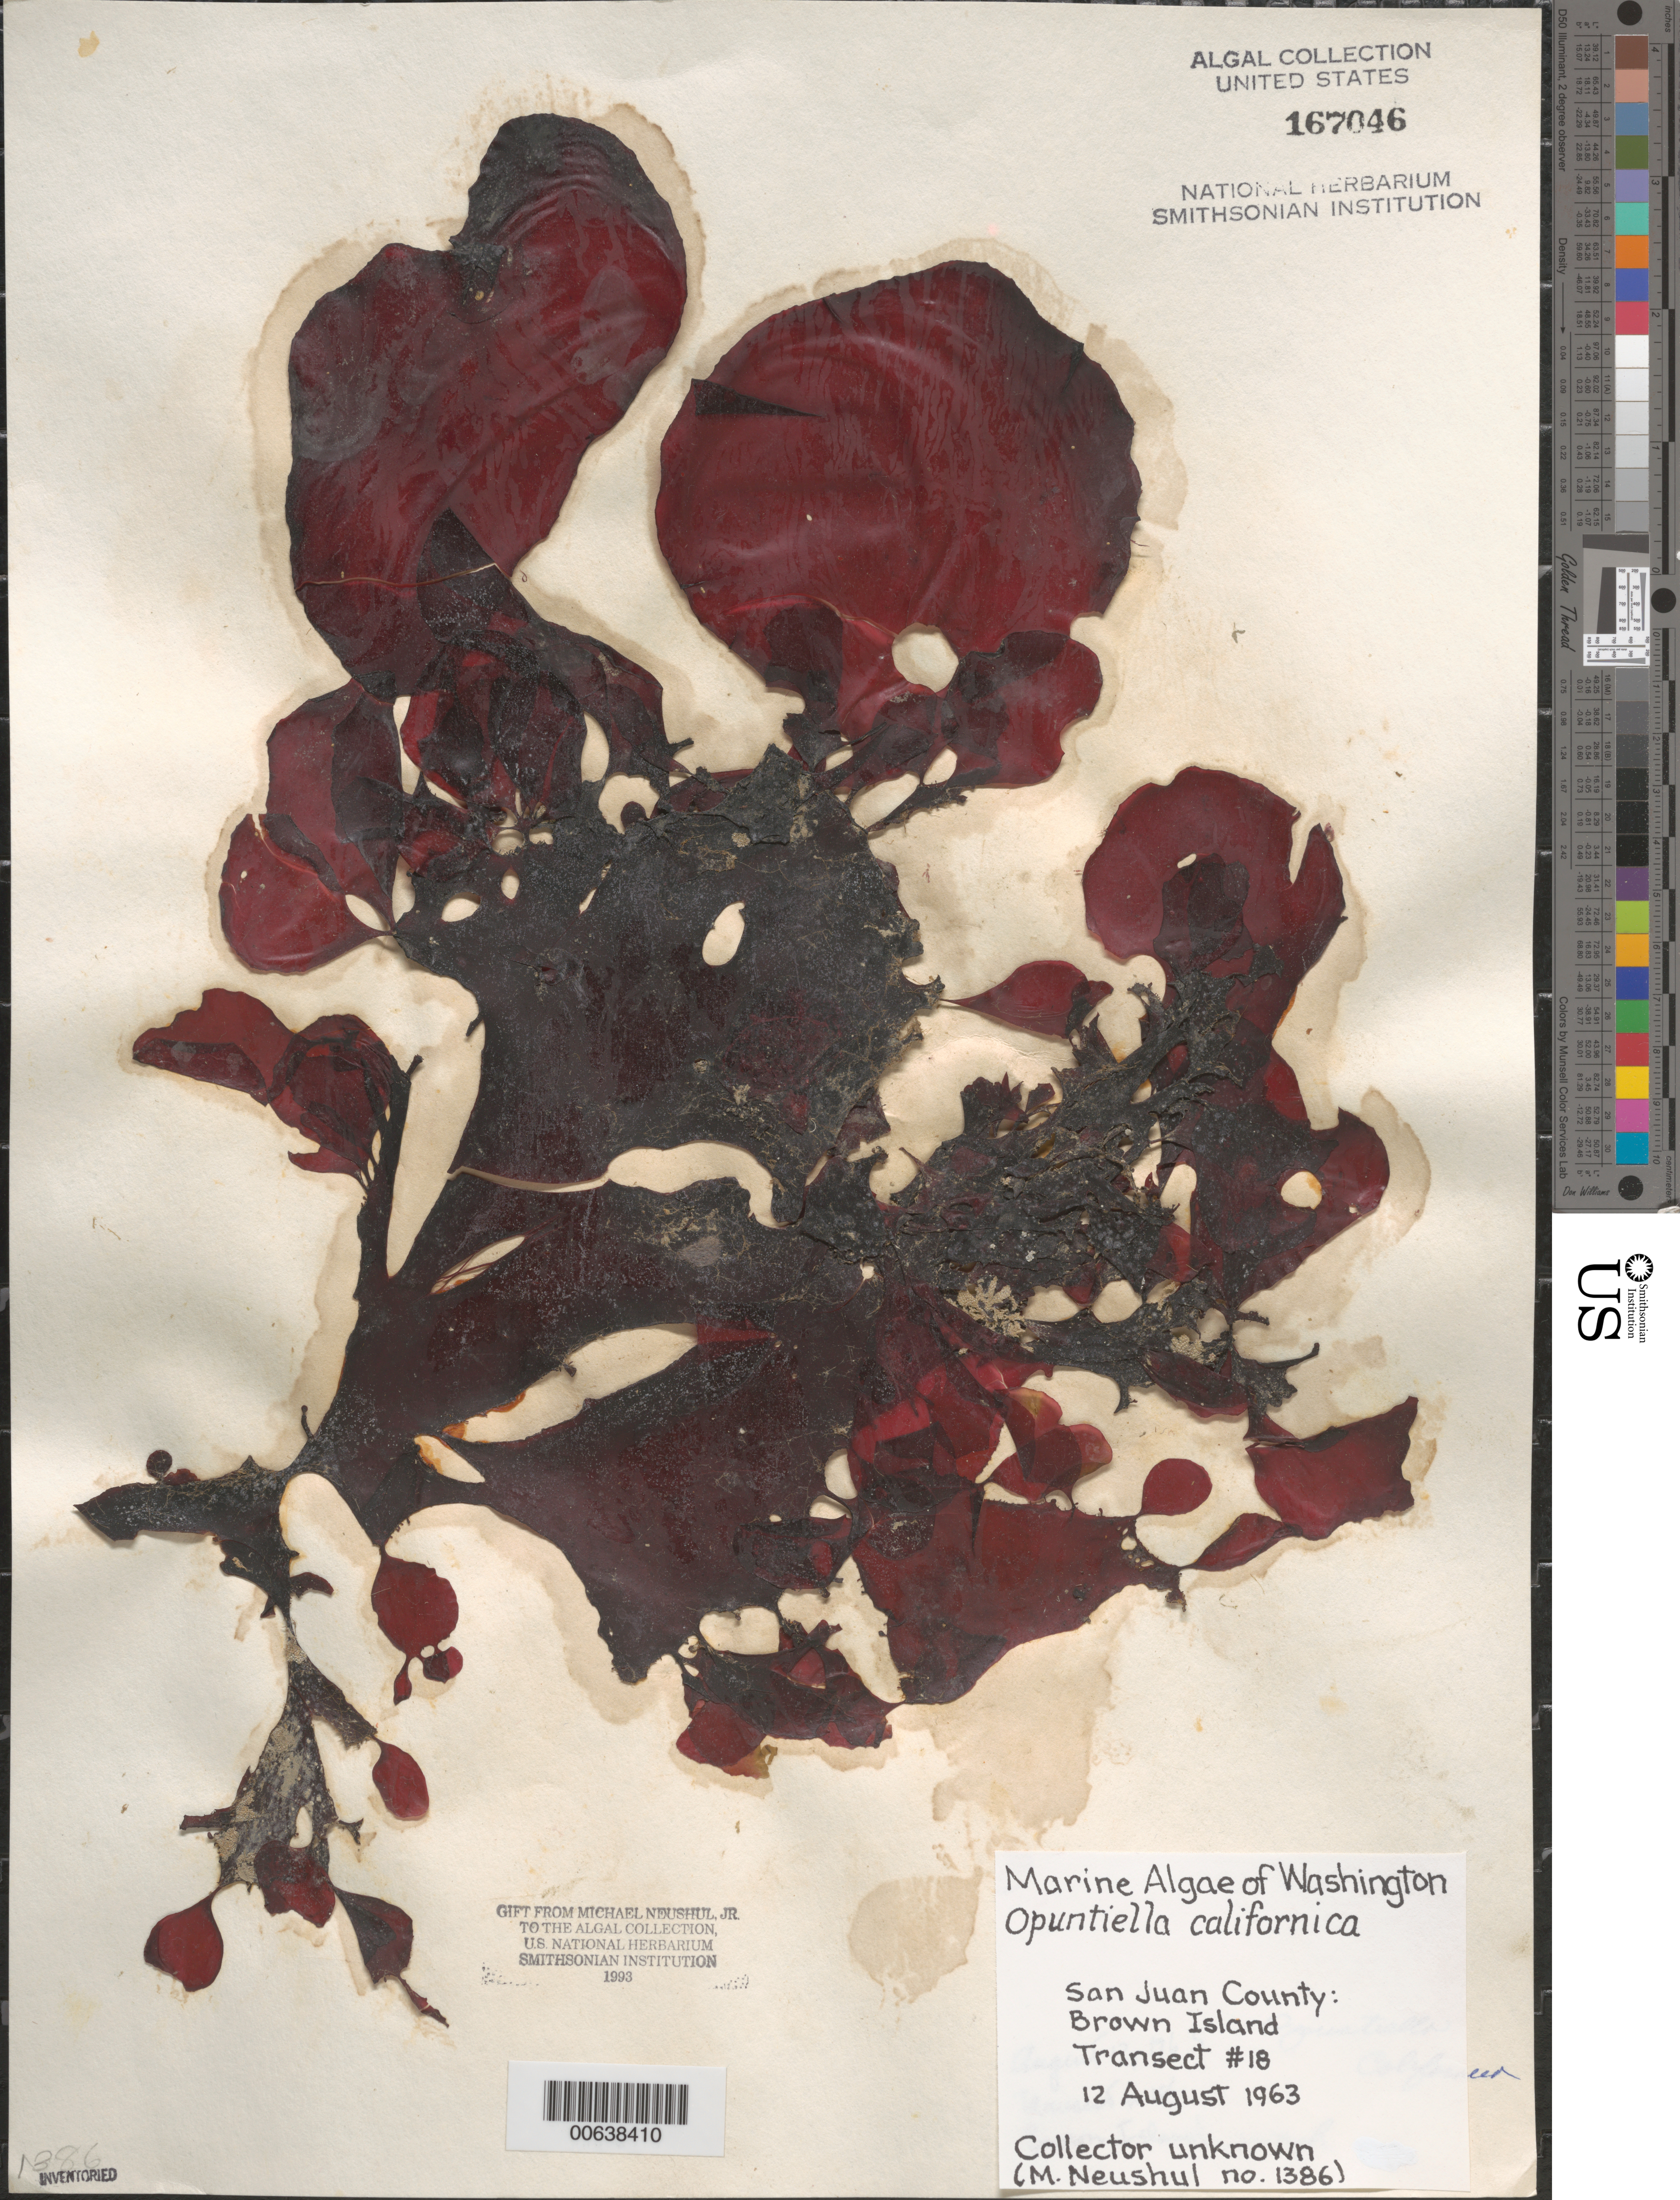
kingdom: Plantae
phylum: Rhodophyta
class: Florideophyceae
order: Gigartinales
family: Furcellariaceae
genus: Opuntiella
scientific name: Opuntiella californica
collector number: Neushul 1386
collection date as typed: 12 Aug 1963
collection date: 1963-08-12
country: United States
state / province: Washington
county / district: San Juan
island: Brown Island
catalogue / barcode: US 167046